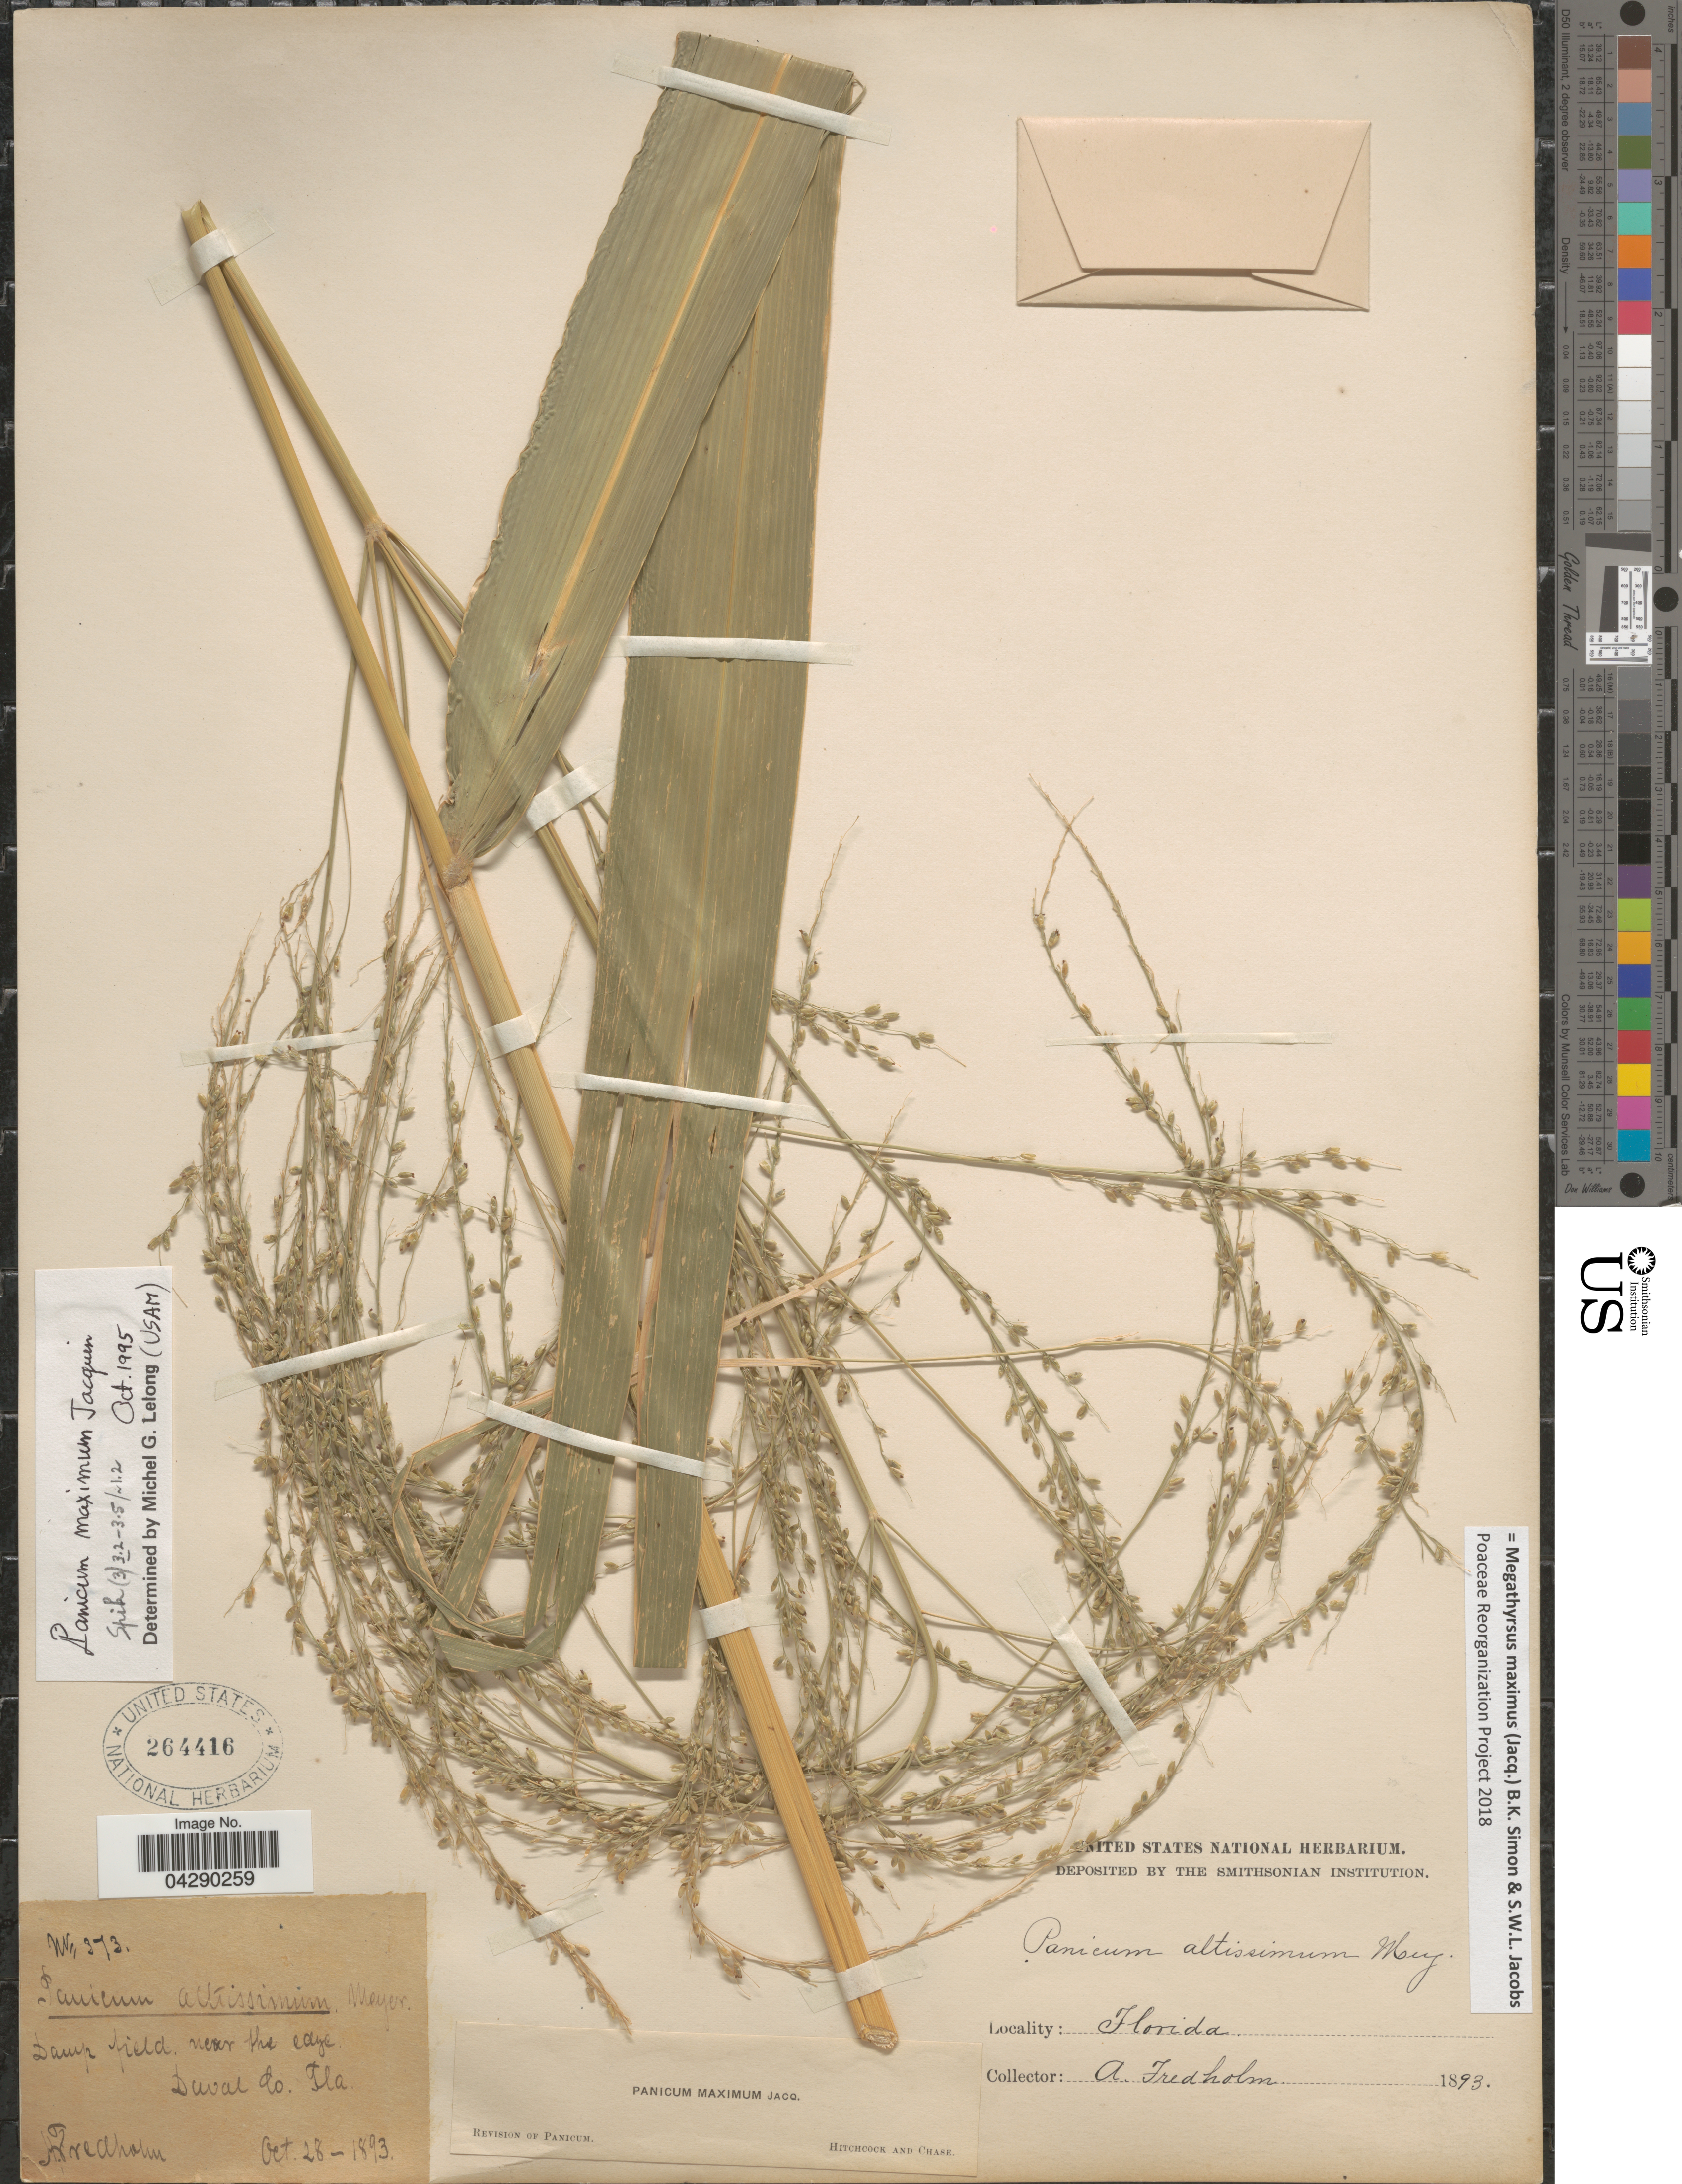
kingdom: Plantae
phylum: Tracheophyta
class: Liliopsida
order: Poales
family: Poaceae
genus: Megathyrsus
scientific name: Megathyrsus maximus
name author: (Jacq.) B.K. Simon & S.W.L. Jacobs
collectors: A. Fredholm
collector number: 373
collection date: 1893-10-28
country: United States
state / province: Florida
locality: Damp field near the edge Duval Co.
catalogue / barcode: US 264416